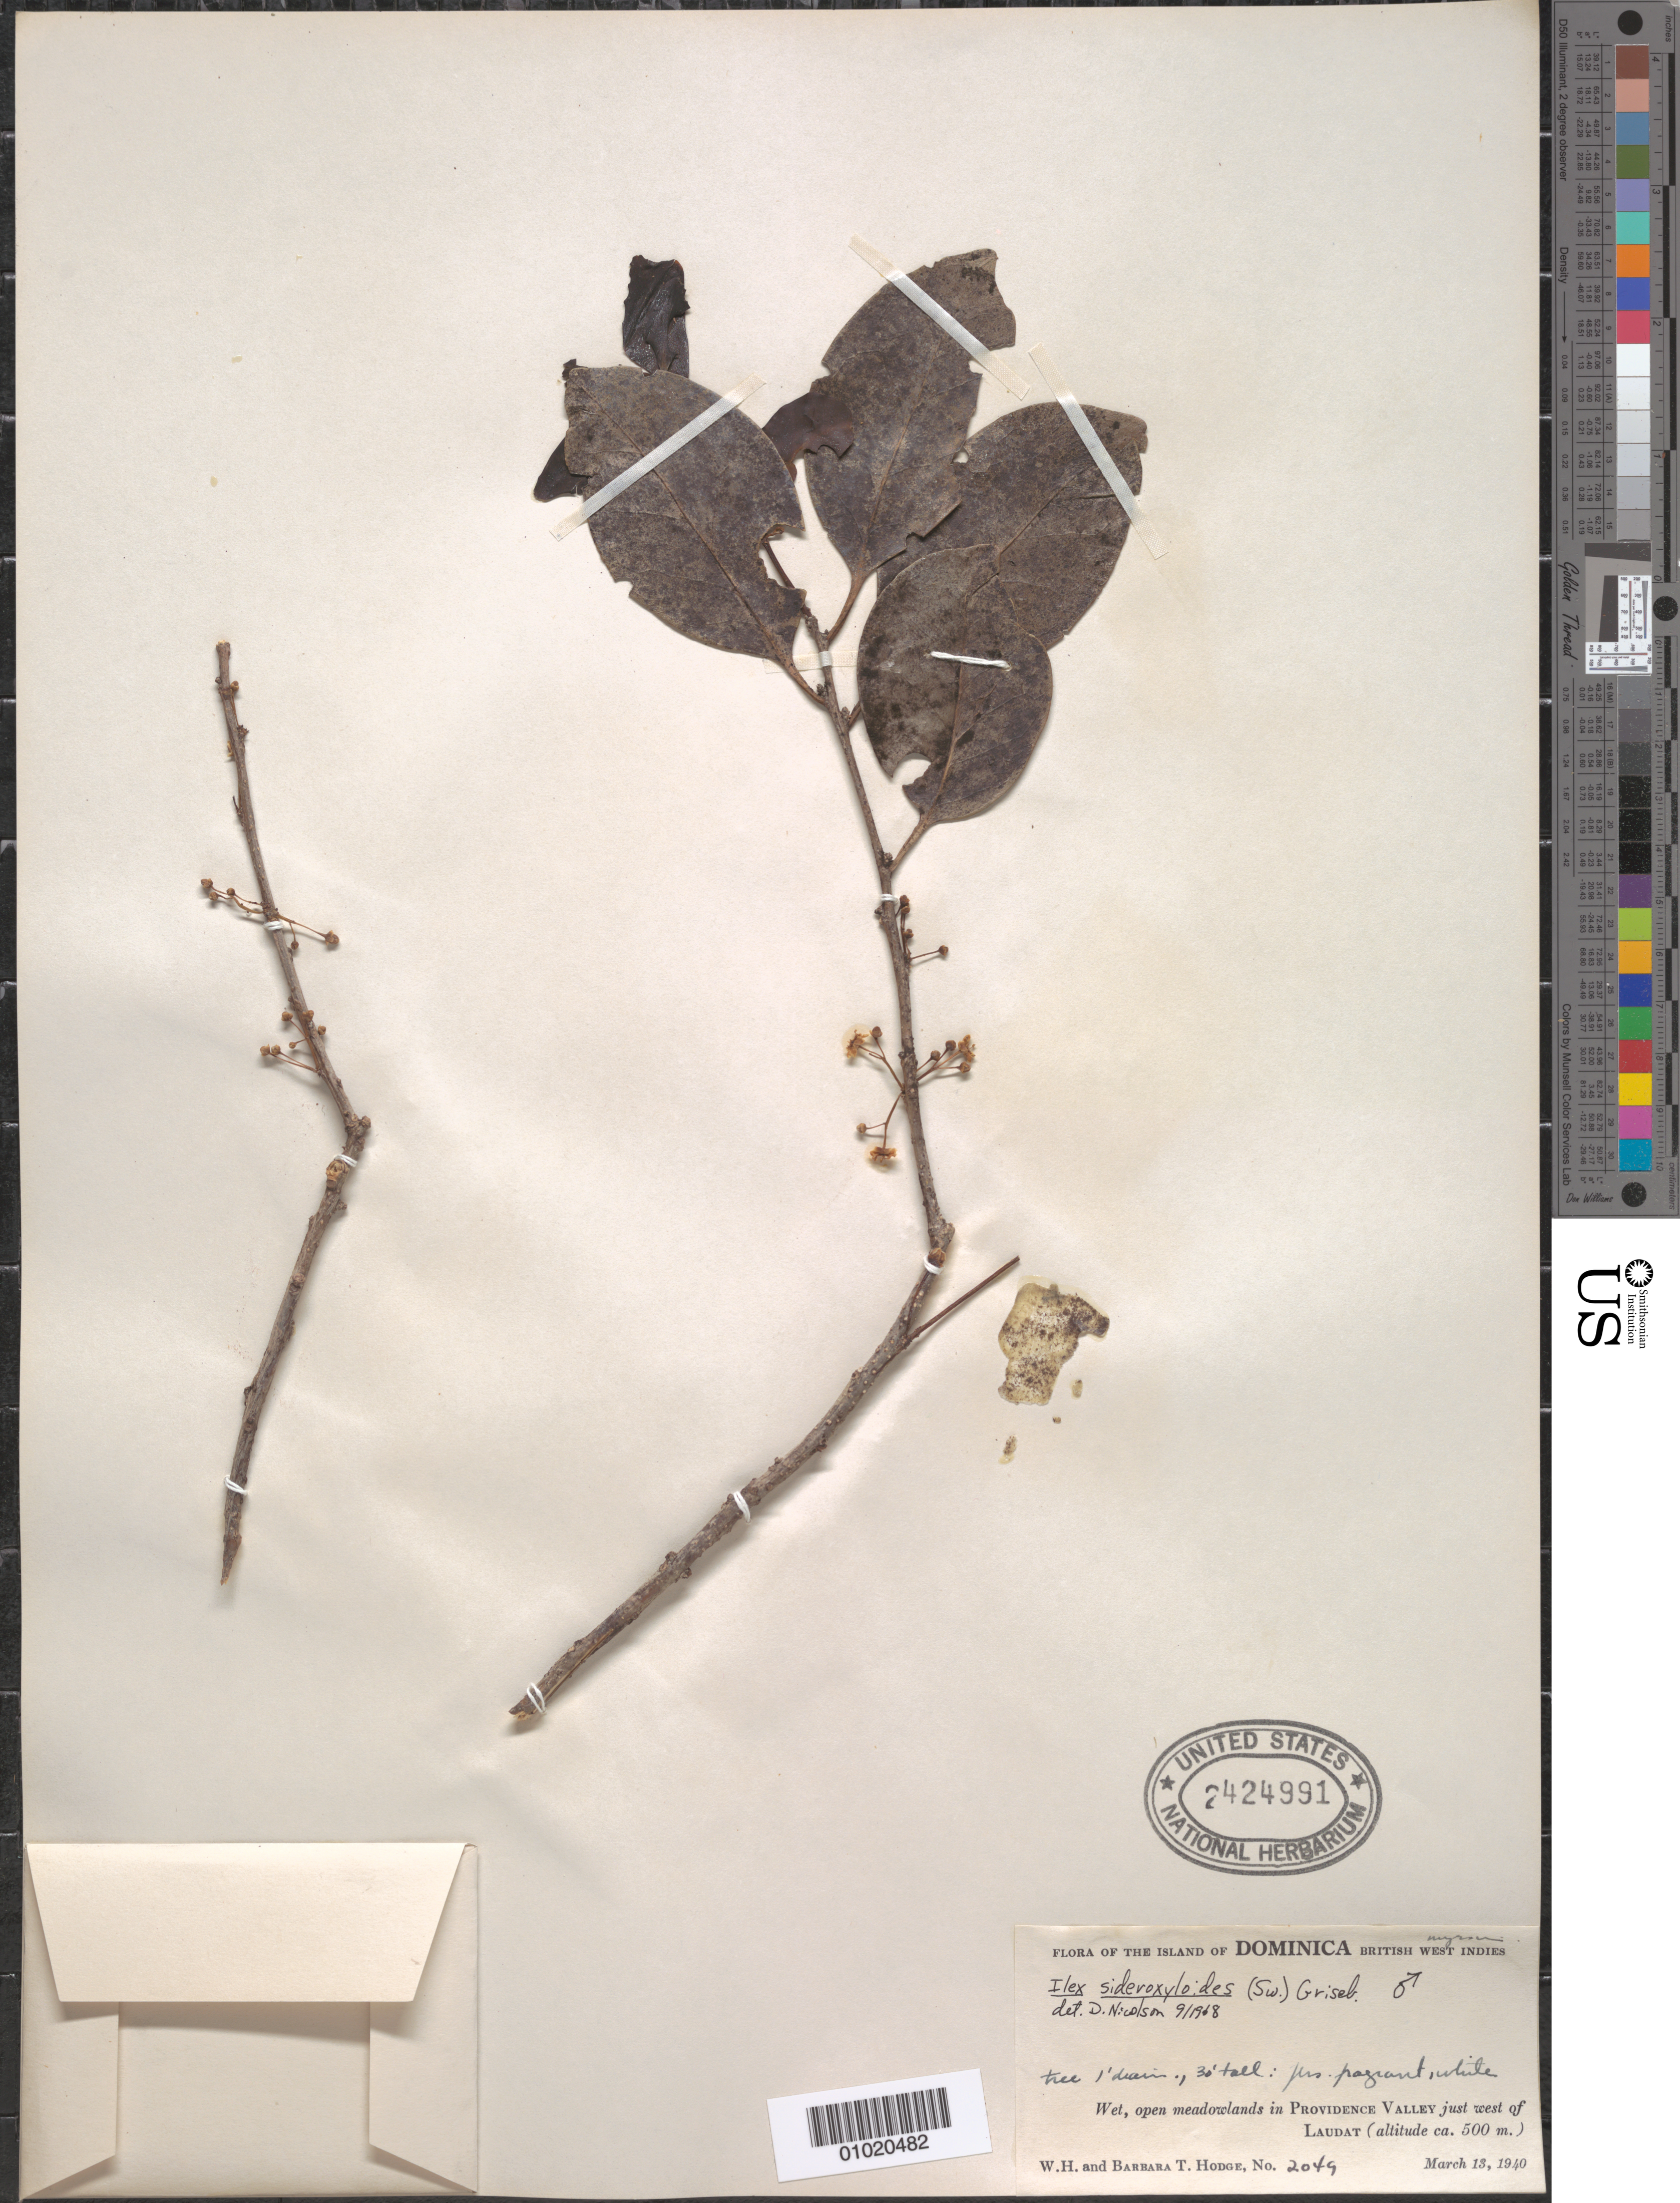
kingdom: Plantae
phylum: Tracheophyta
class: Magnoliopsida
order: Aquifoliales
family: Aquifoliaceae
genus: Ilex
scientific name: Ilex sideroxyloides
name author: (Sw.) Griseb.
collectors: W. Hodge & B. Hodge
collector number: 2049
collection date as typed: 13 Mar 1940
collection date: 1940-03-13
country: Dominica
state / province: St. George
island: Dominica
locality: Wet, open meadowlands in Providence Valley just west of Laudat.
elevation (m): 500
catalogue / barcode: US 2424991